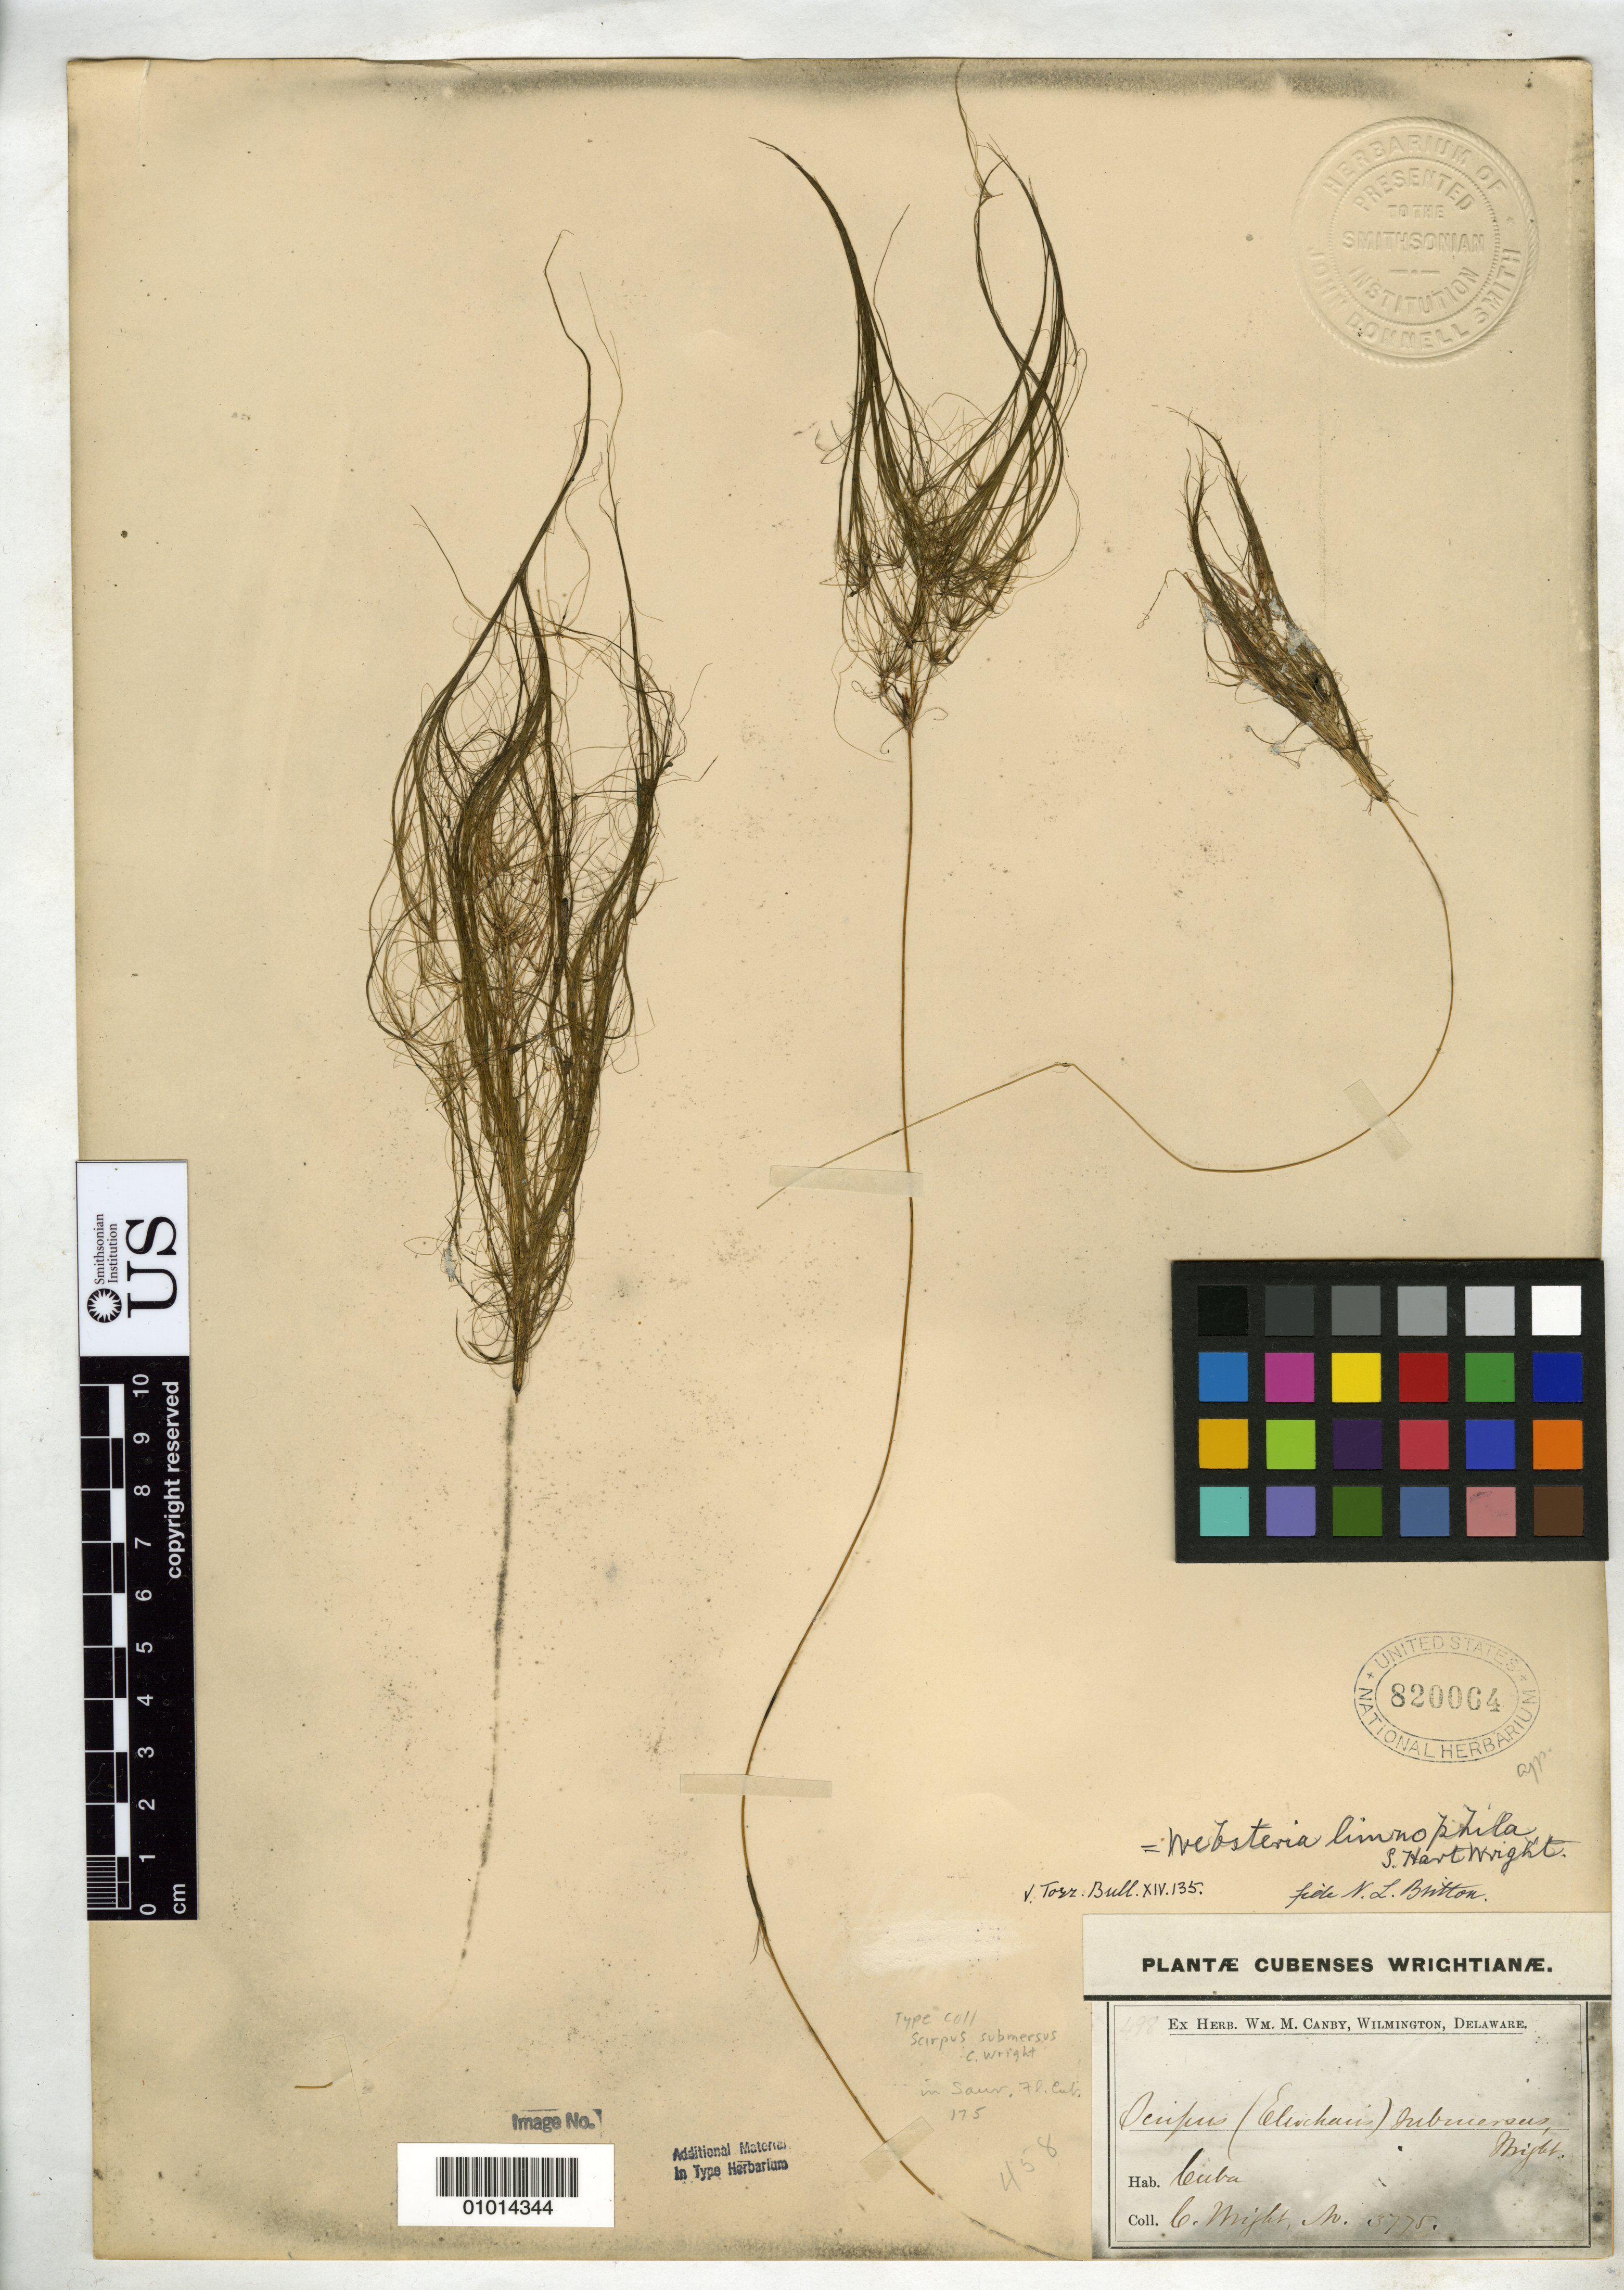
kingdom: Plantae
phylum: Tracheophyta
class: Liliopsida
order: Poales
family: Cyperaceae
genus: Scirpus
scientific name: Scirpus submersus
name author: C. Wright in Sauvalle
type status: Isotype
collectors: C. Wright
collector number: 3775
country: Cuba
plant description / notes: Specimen ex John Donnell Smith herbarium.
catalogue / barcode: US 820064